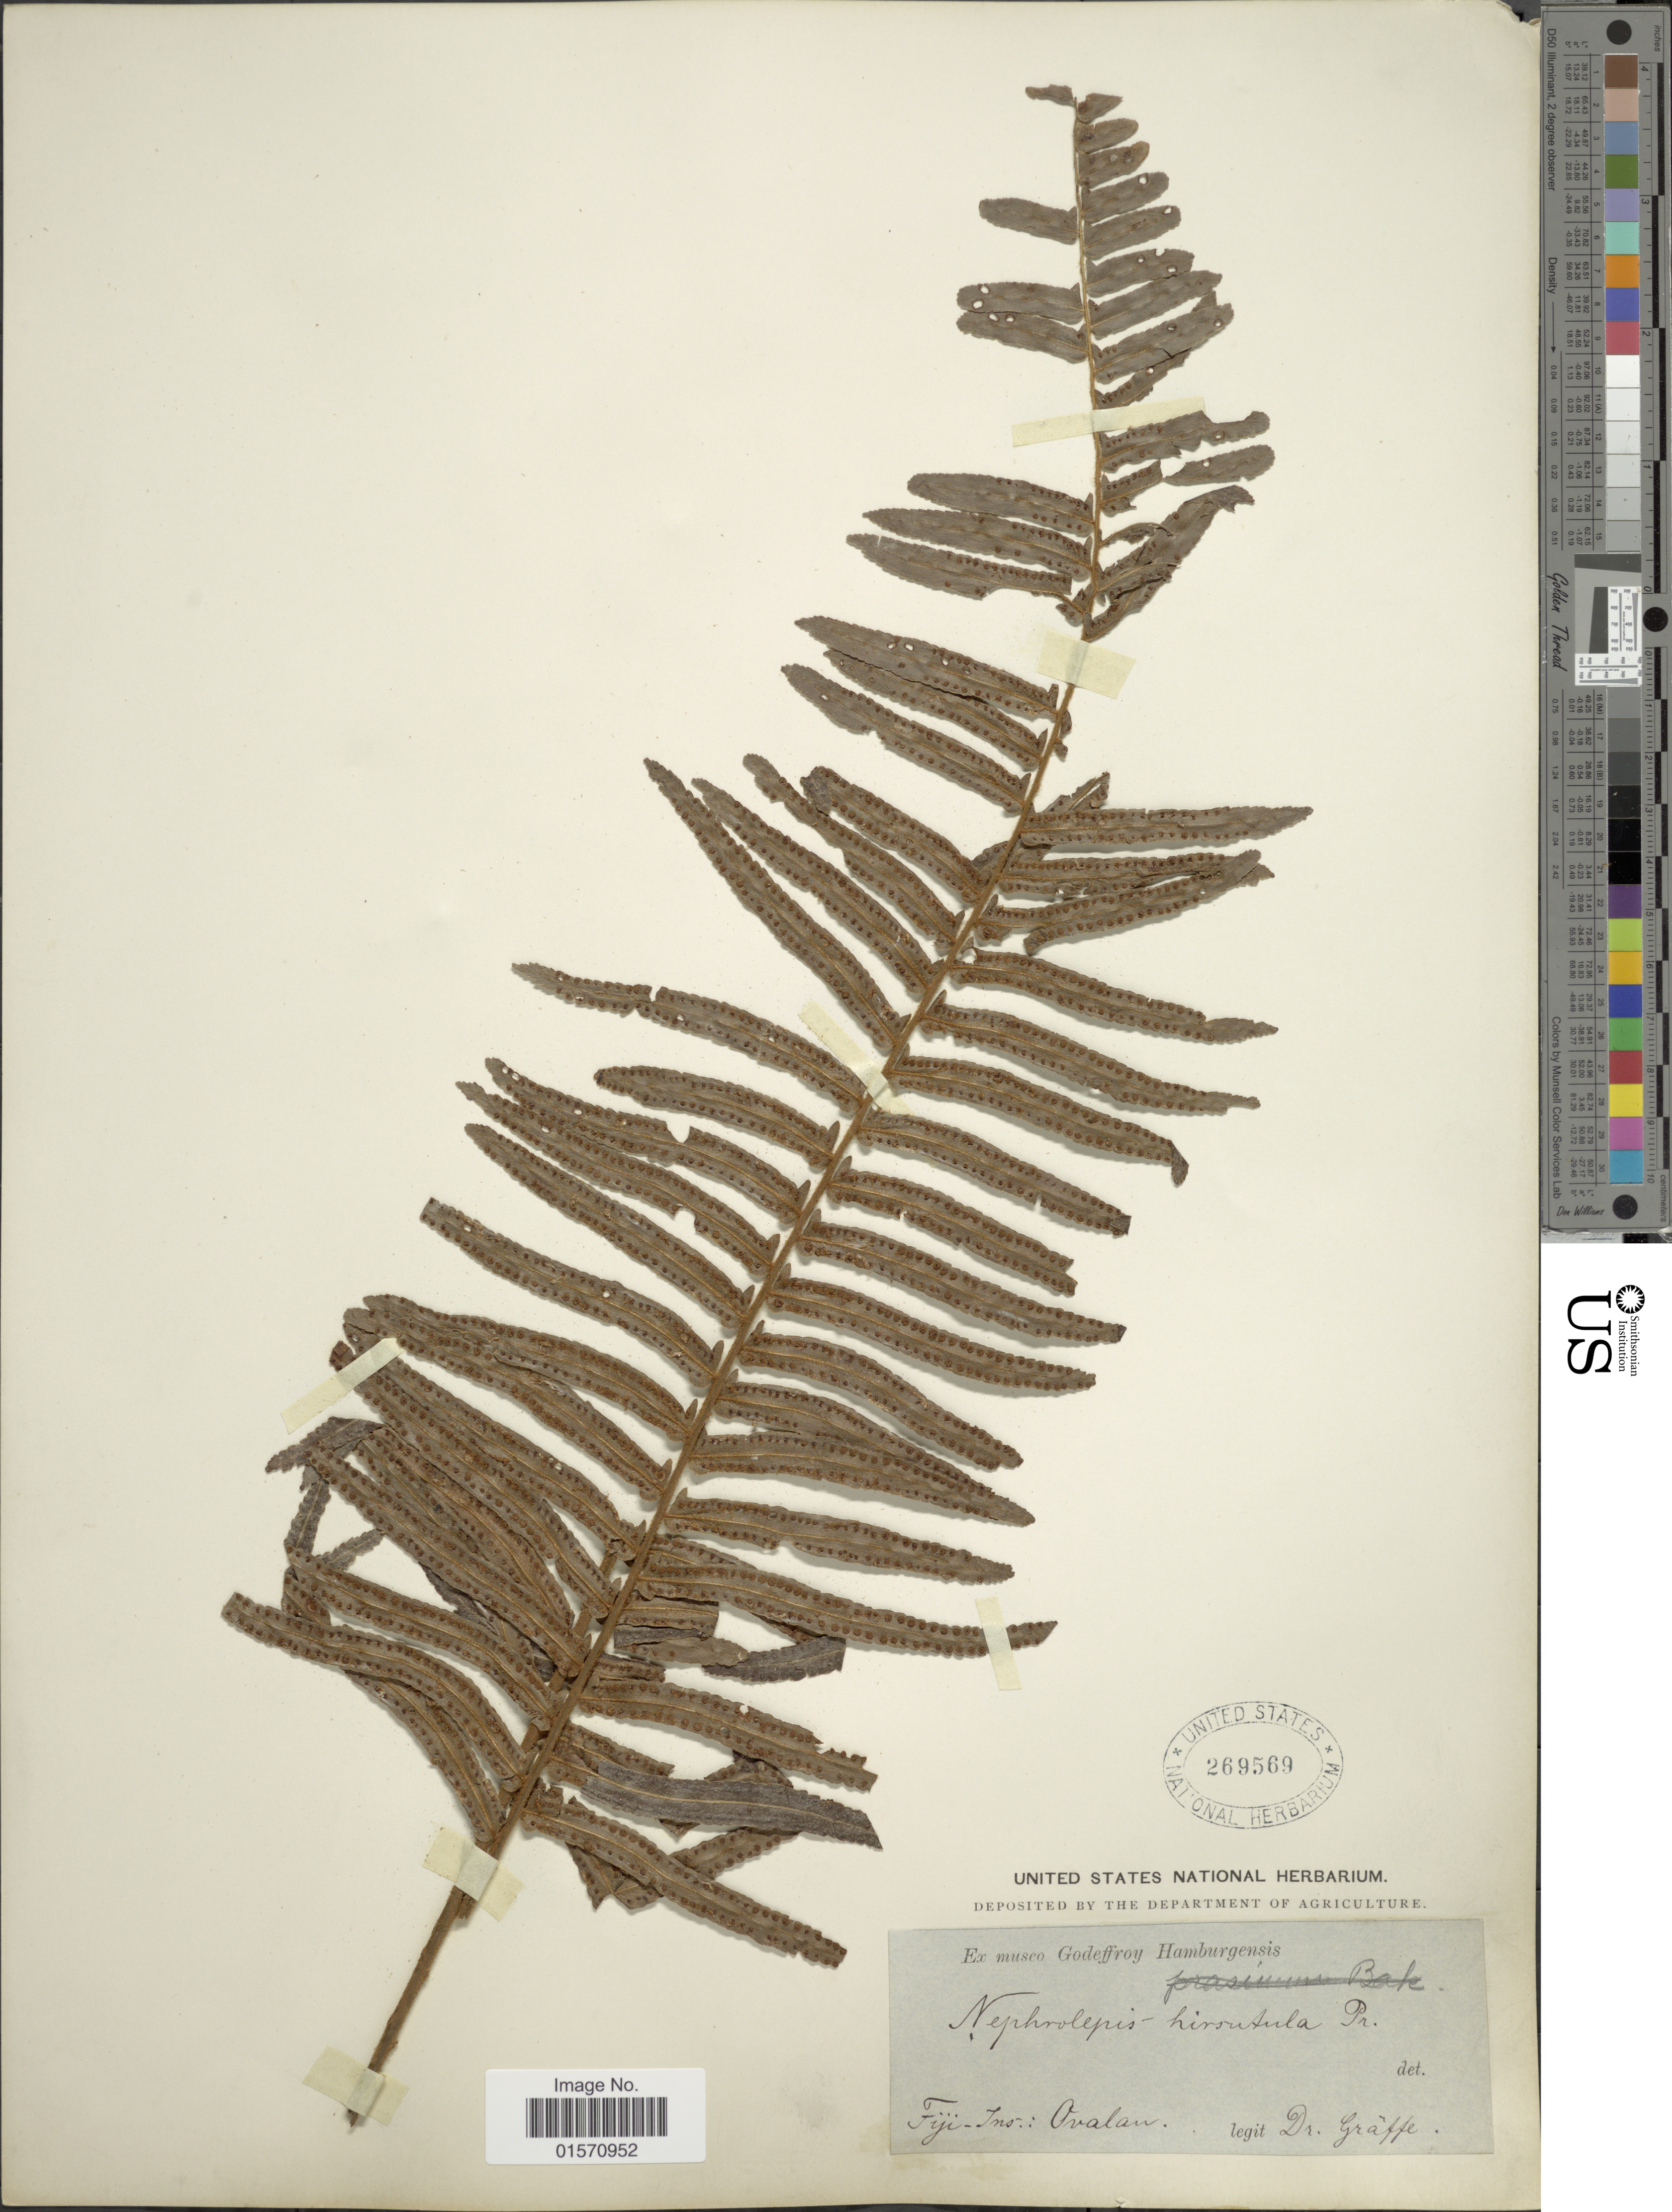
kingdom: Plantae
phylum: Tracheophyta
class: Polypodiopsida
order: Polypodiales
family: Nephrolepidaceae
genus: Nephrolepis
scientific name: Nephrolepis hirsutula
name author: (G. Forst.) C. Presl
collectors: Graffe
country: Fiji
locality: Fiji-Ins: Ovalau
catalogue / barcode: US 269569